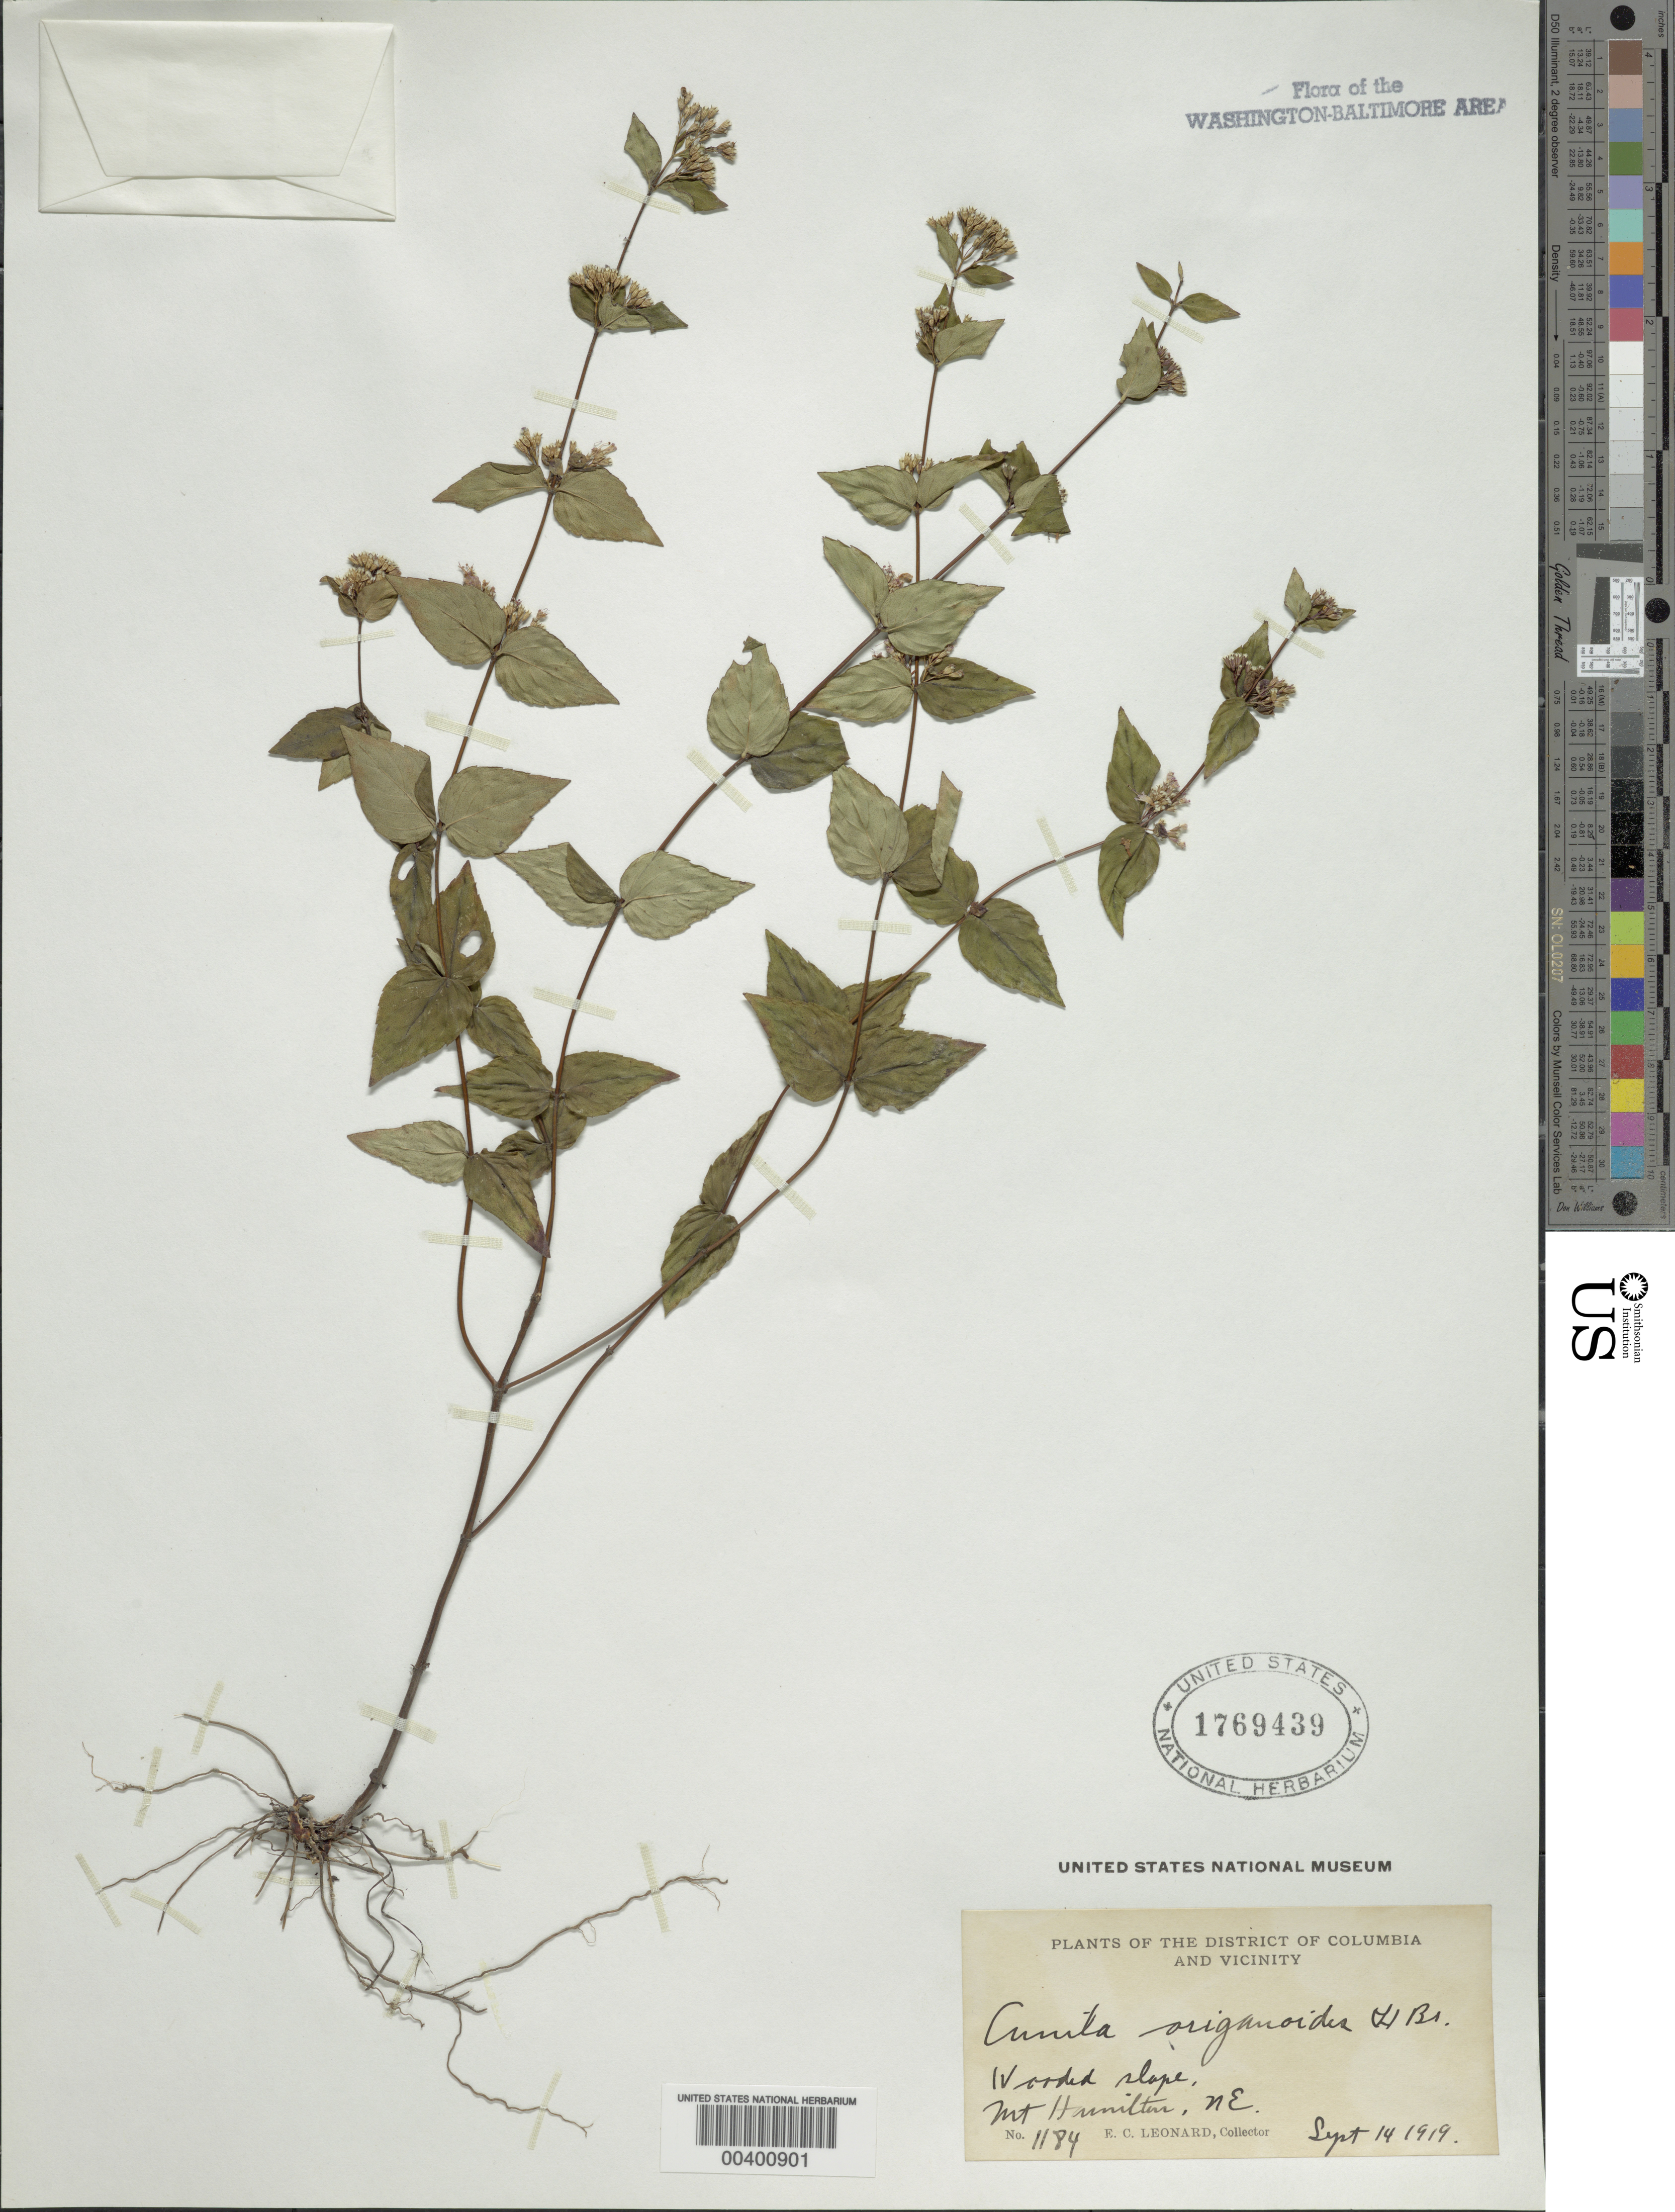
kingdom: Plantae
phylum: Tracheophyta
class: Magnoliopsida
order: Lamiales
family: Lamiaceae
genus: Cunila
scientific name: Cunila origanoides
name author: (L.) Britton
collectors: E. C. Leonard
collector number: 1184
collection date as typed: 14 Sep 1919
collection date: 1919-09-14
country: United States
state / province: District of Columbia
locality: Mount Hamilton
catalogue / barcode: US 1769439